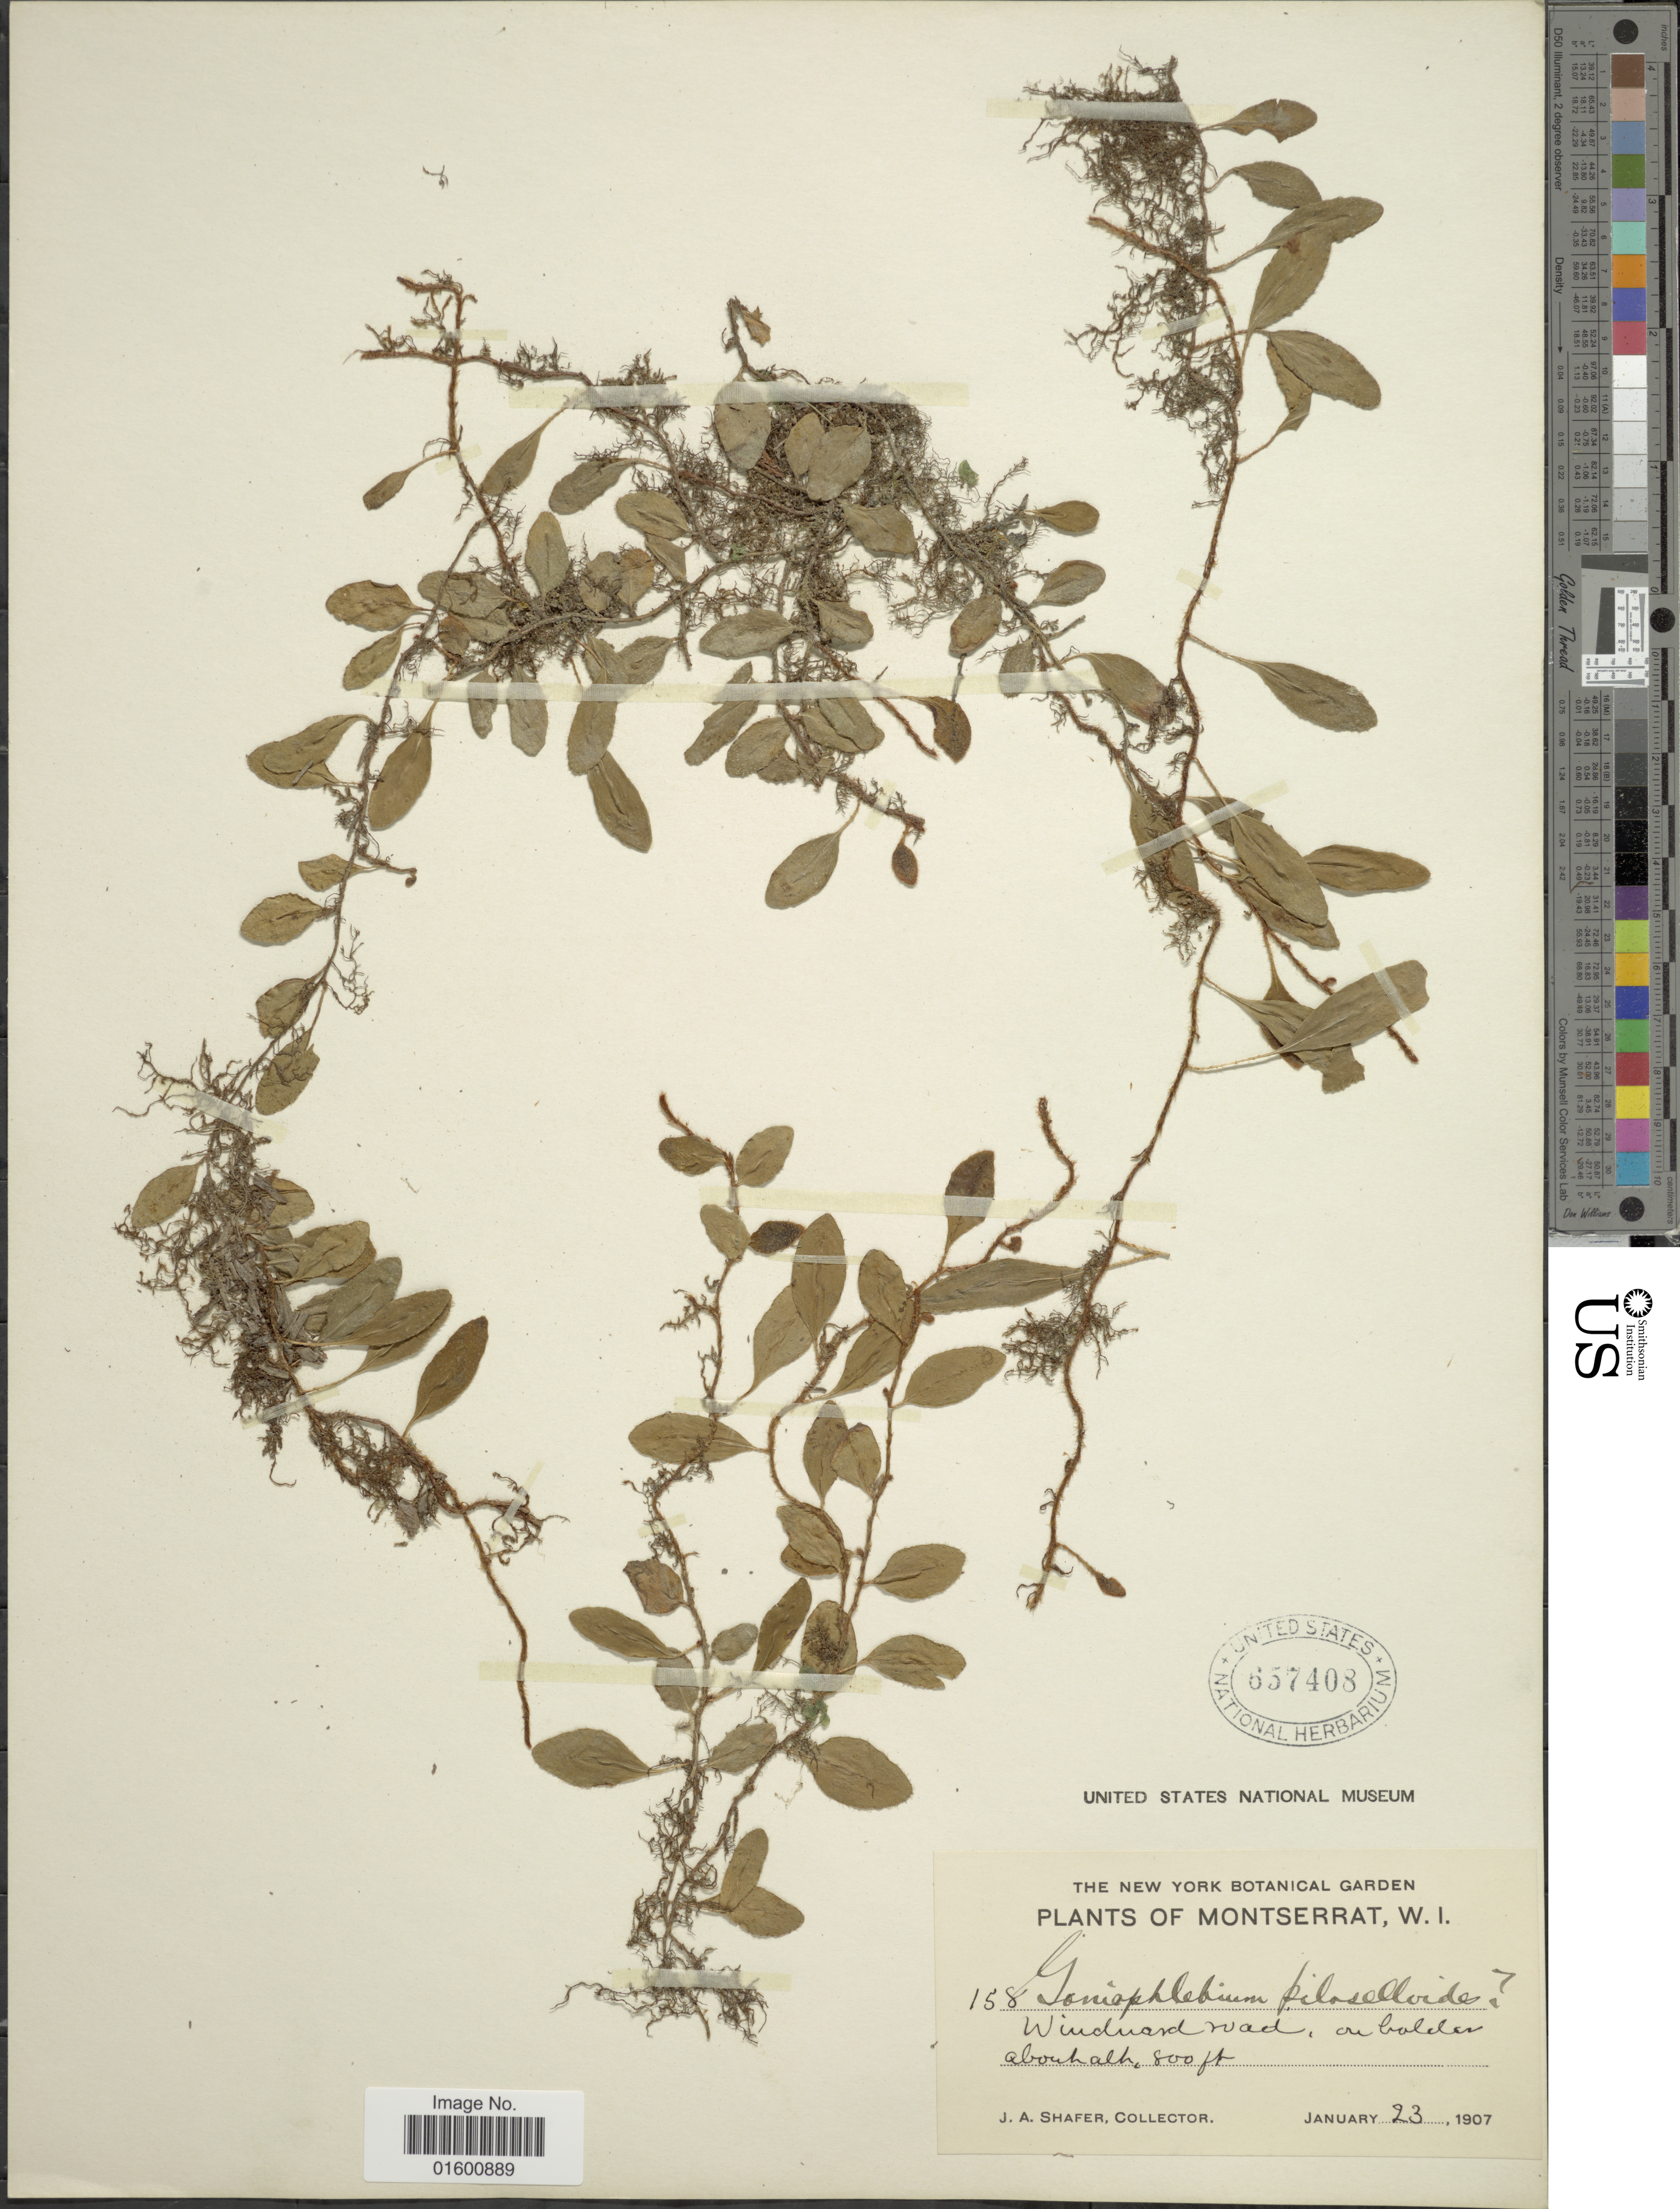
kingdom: Plantae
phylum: Tracheophyta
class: Polypodiopsida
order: Polypodiales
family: Polypodiaceae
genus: Microgramma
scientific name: Microgramma piloselloides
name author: (L.) Copel.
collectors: J. A. Shafer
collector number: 158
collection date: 1907-01-23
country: Montserrat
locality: Windward wood, on bolder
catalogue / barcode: US 657408